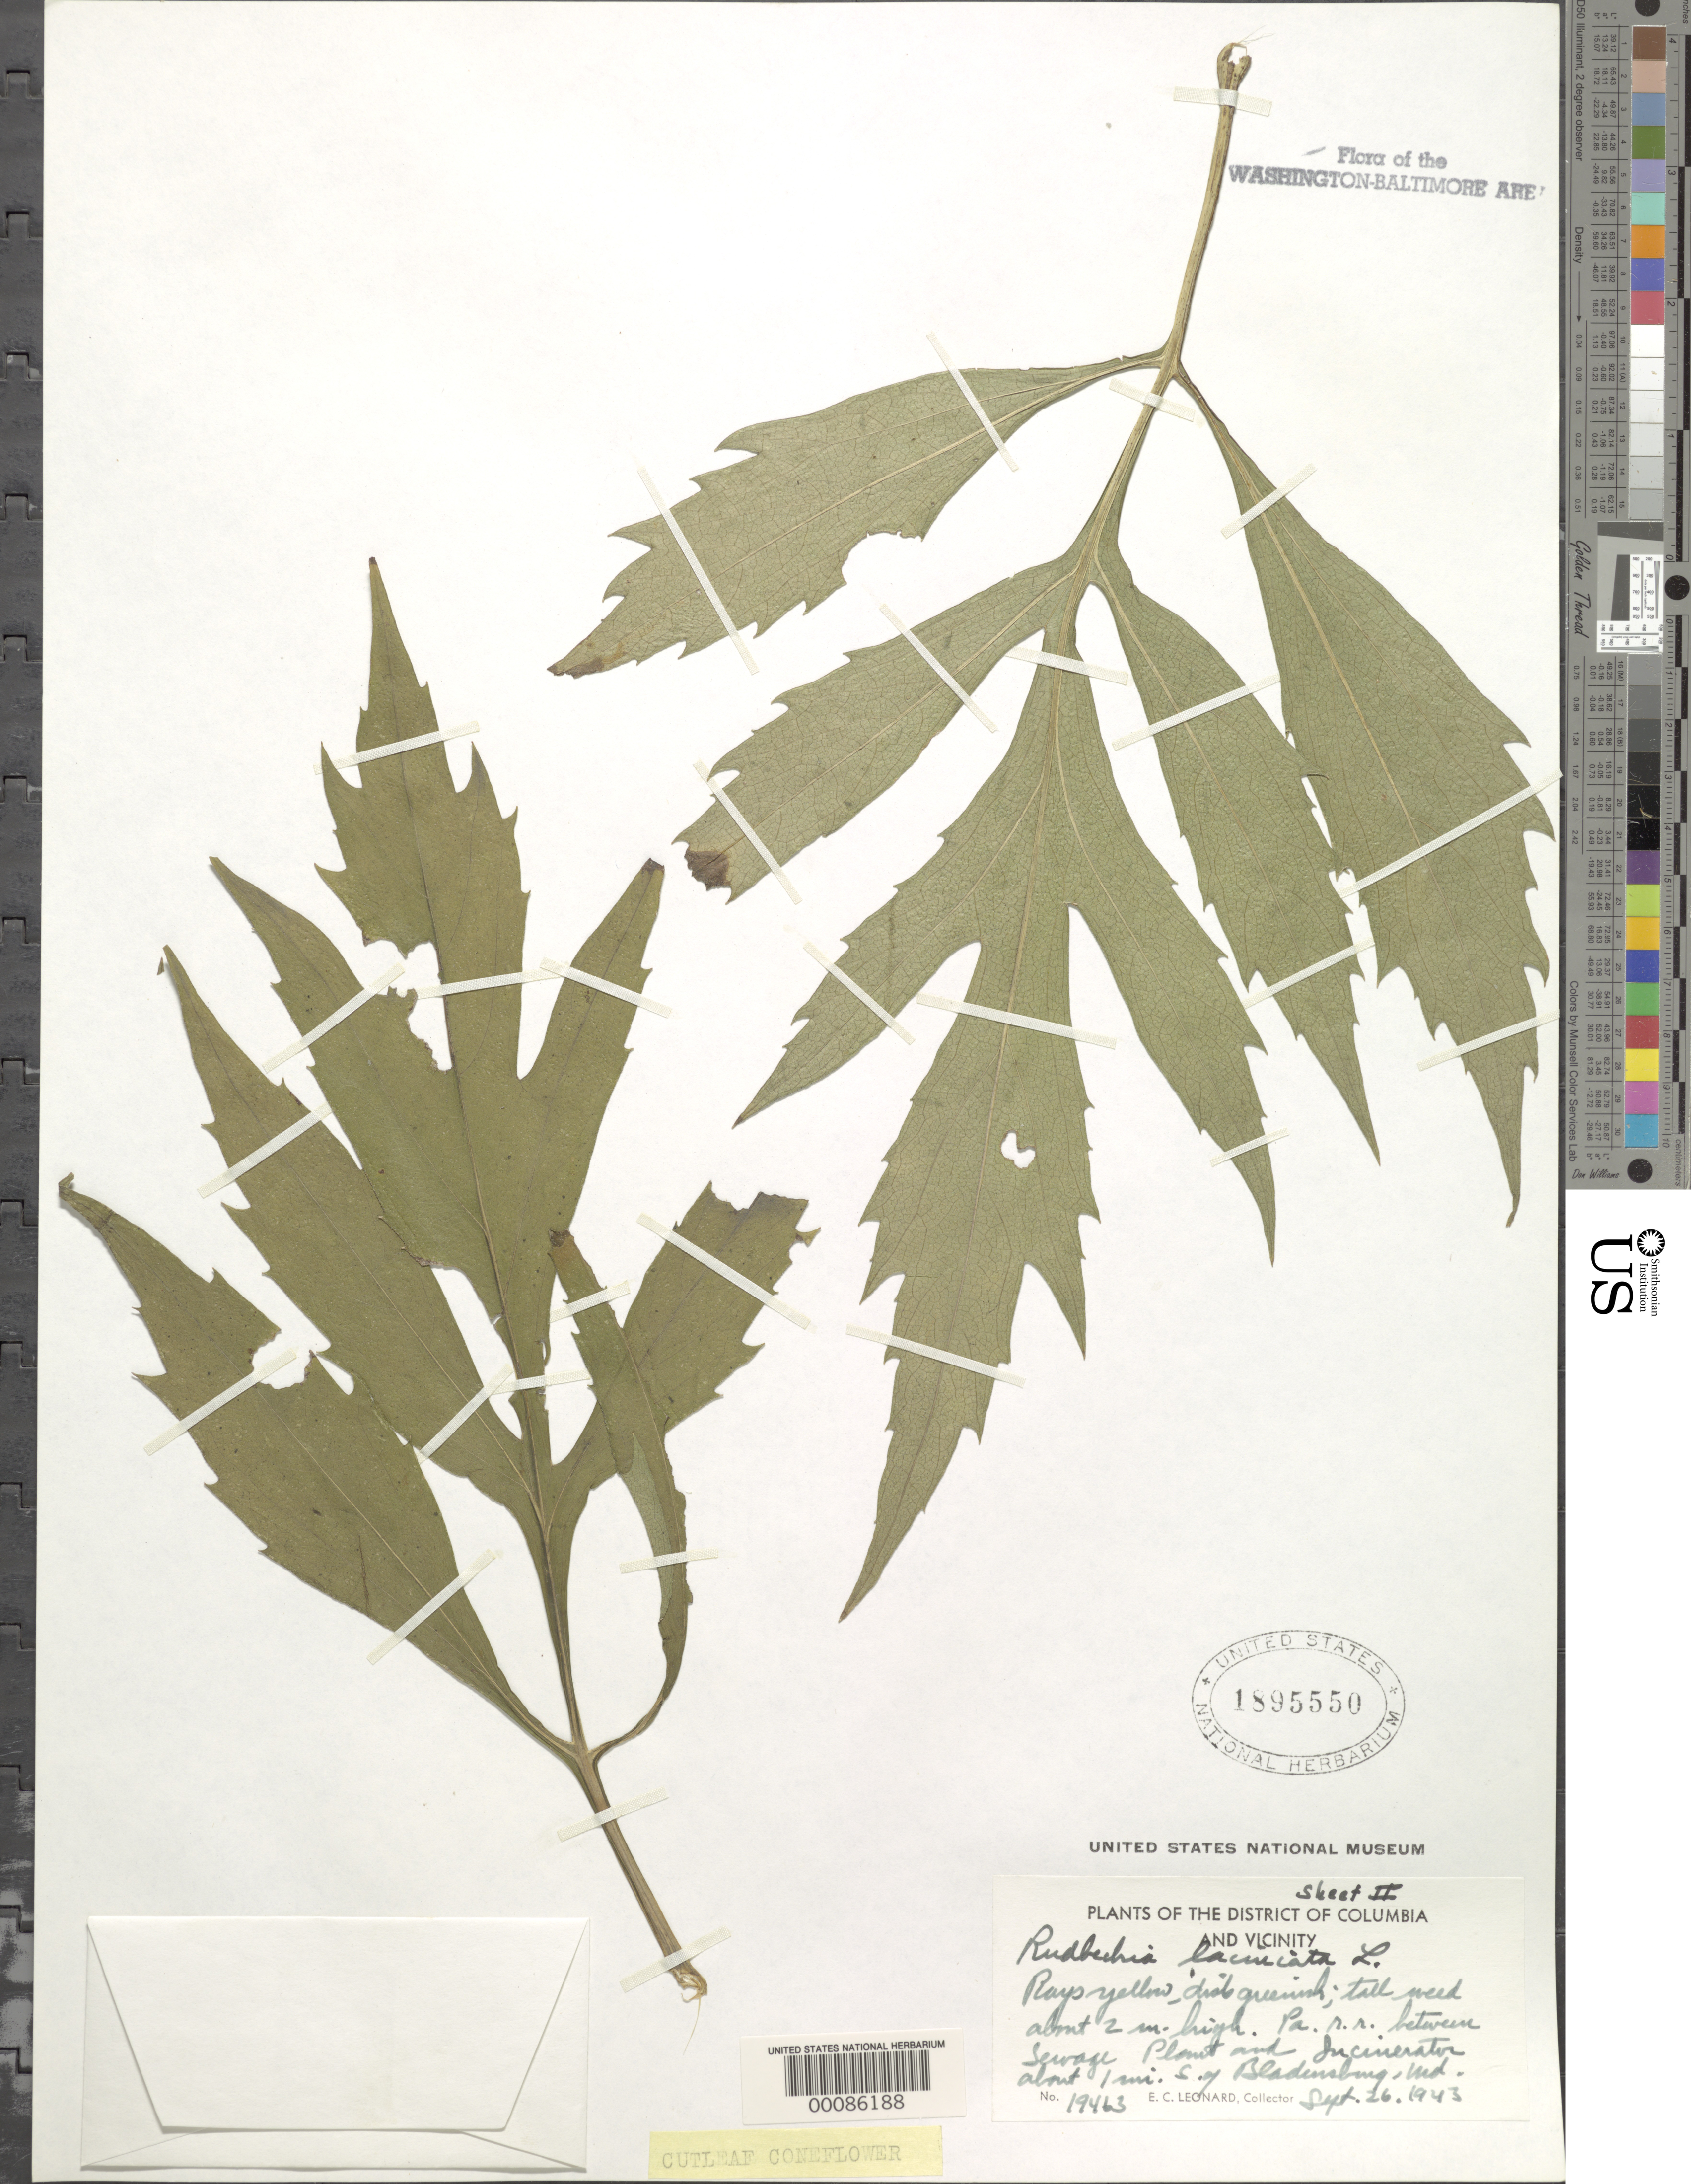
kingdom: Plantae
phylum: Tracheophyta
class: Magnoliopsida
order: Asterales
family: Asteraceae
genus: Rudbeckia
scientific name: Rudbeckia laciniata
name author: L.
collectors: E. C. Leonard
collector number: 19463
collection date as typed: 26 Sep 1943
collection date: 1943-09-26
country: United States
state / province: Maryland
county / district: Prince George's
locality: between Sewage Plant and Incinerator, Bladensburg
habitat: Railroad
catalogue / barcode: US 1895550